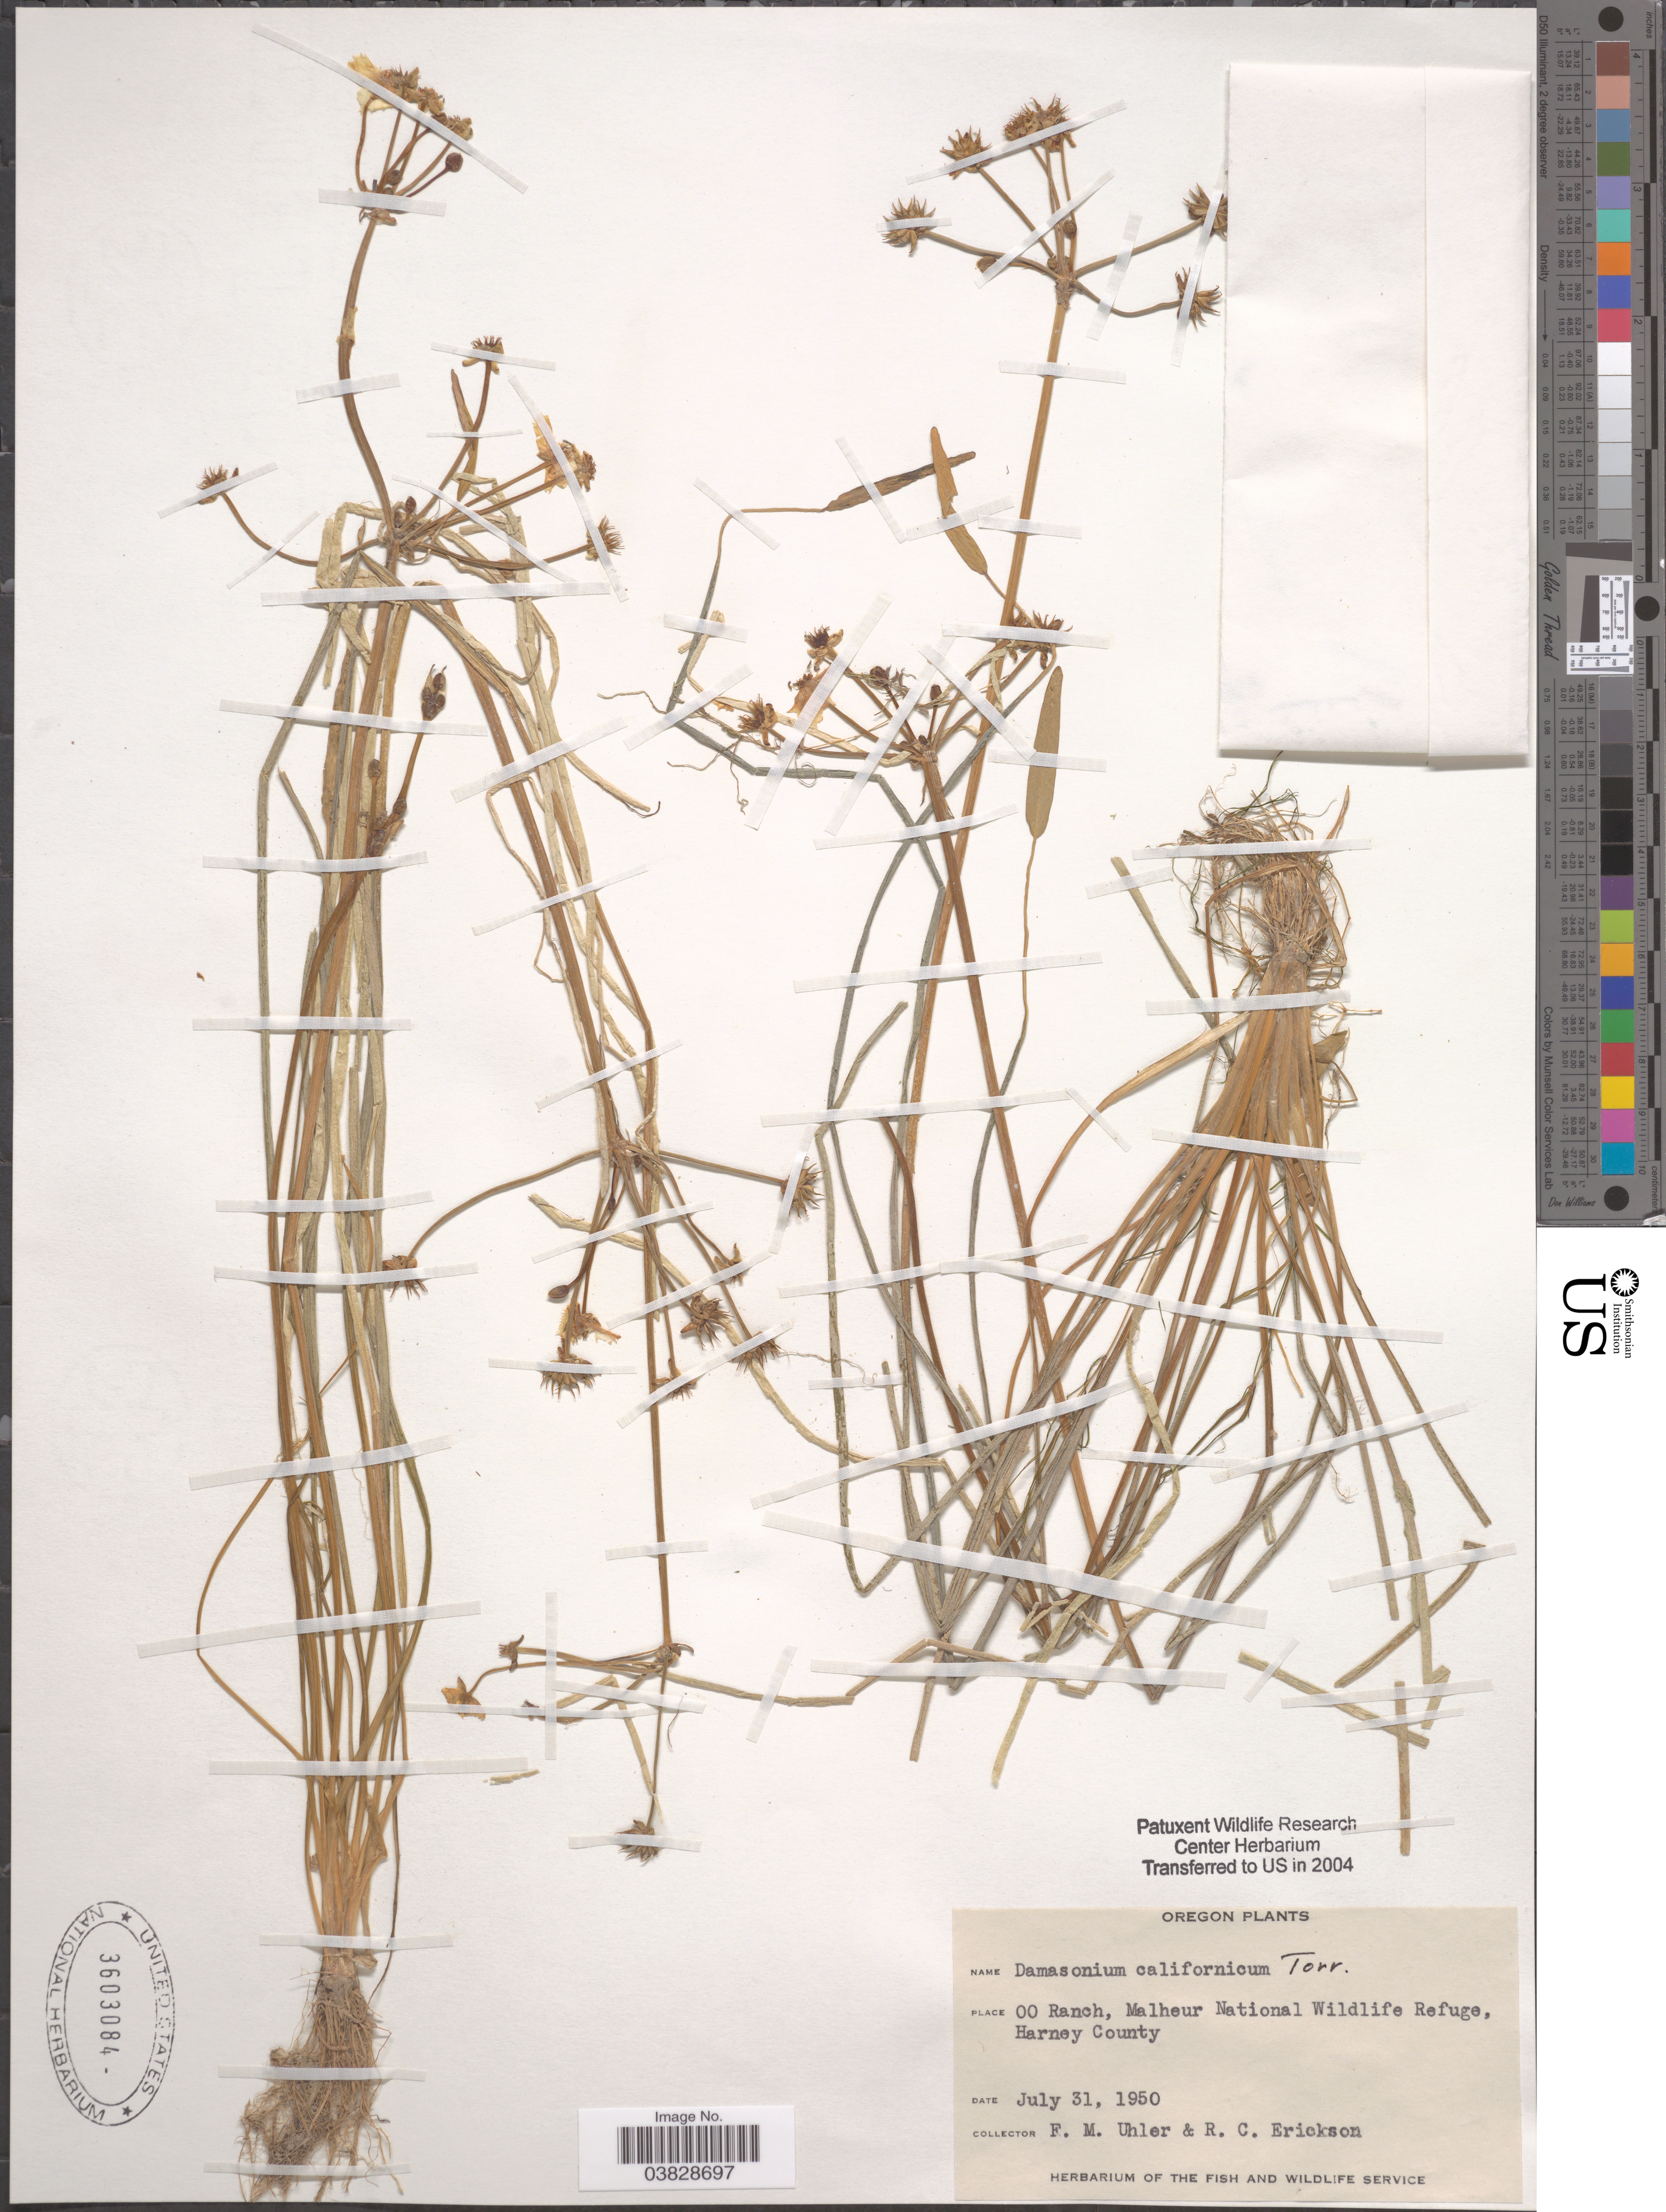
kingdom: Plantae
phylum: Tracheophyta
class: Liliopsida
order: Alismatales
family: Alismataceae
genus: Damasonium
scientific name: Damasonium californicum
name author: Torr.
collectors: F. M. Uhler & R. Erickson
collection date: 1950-07-31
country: United States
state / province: Oregon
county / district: Harney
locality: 00 Ranch, Malheur National Wildlife Refuge.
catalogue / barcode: US 3603084